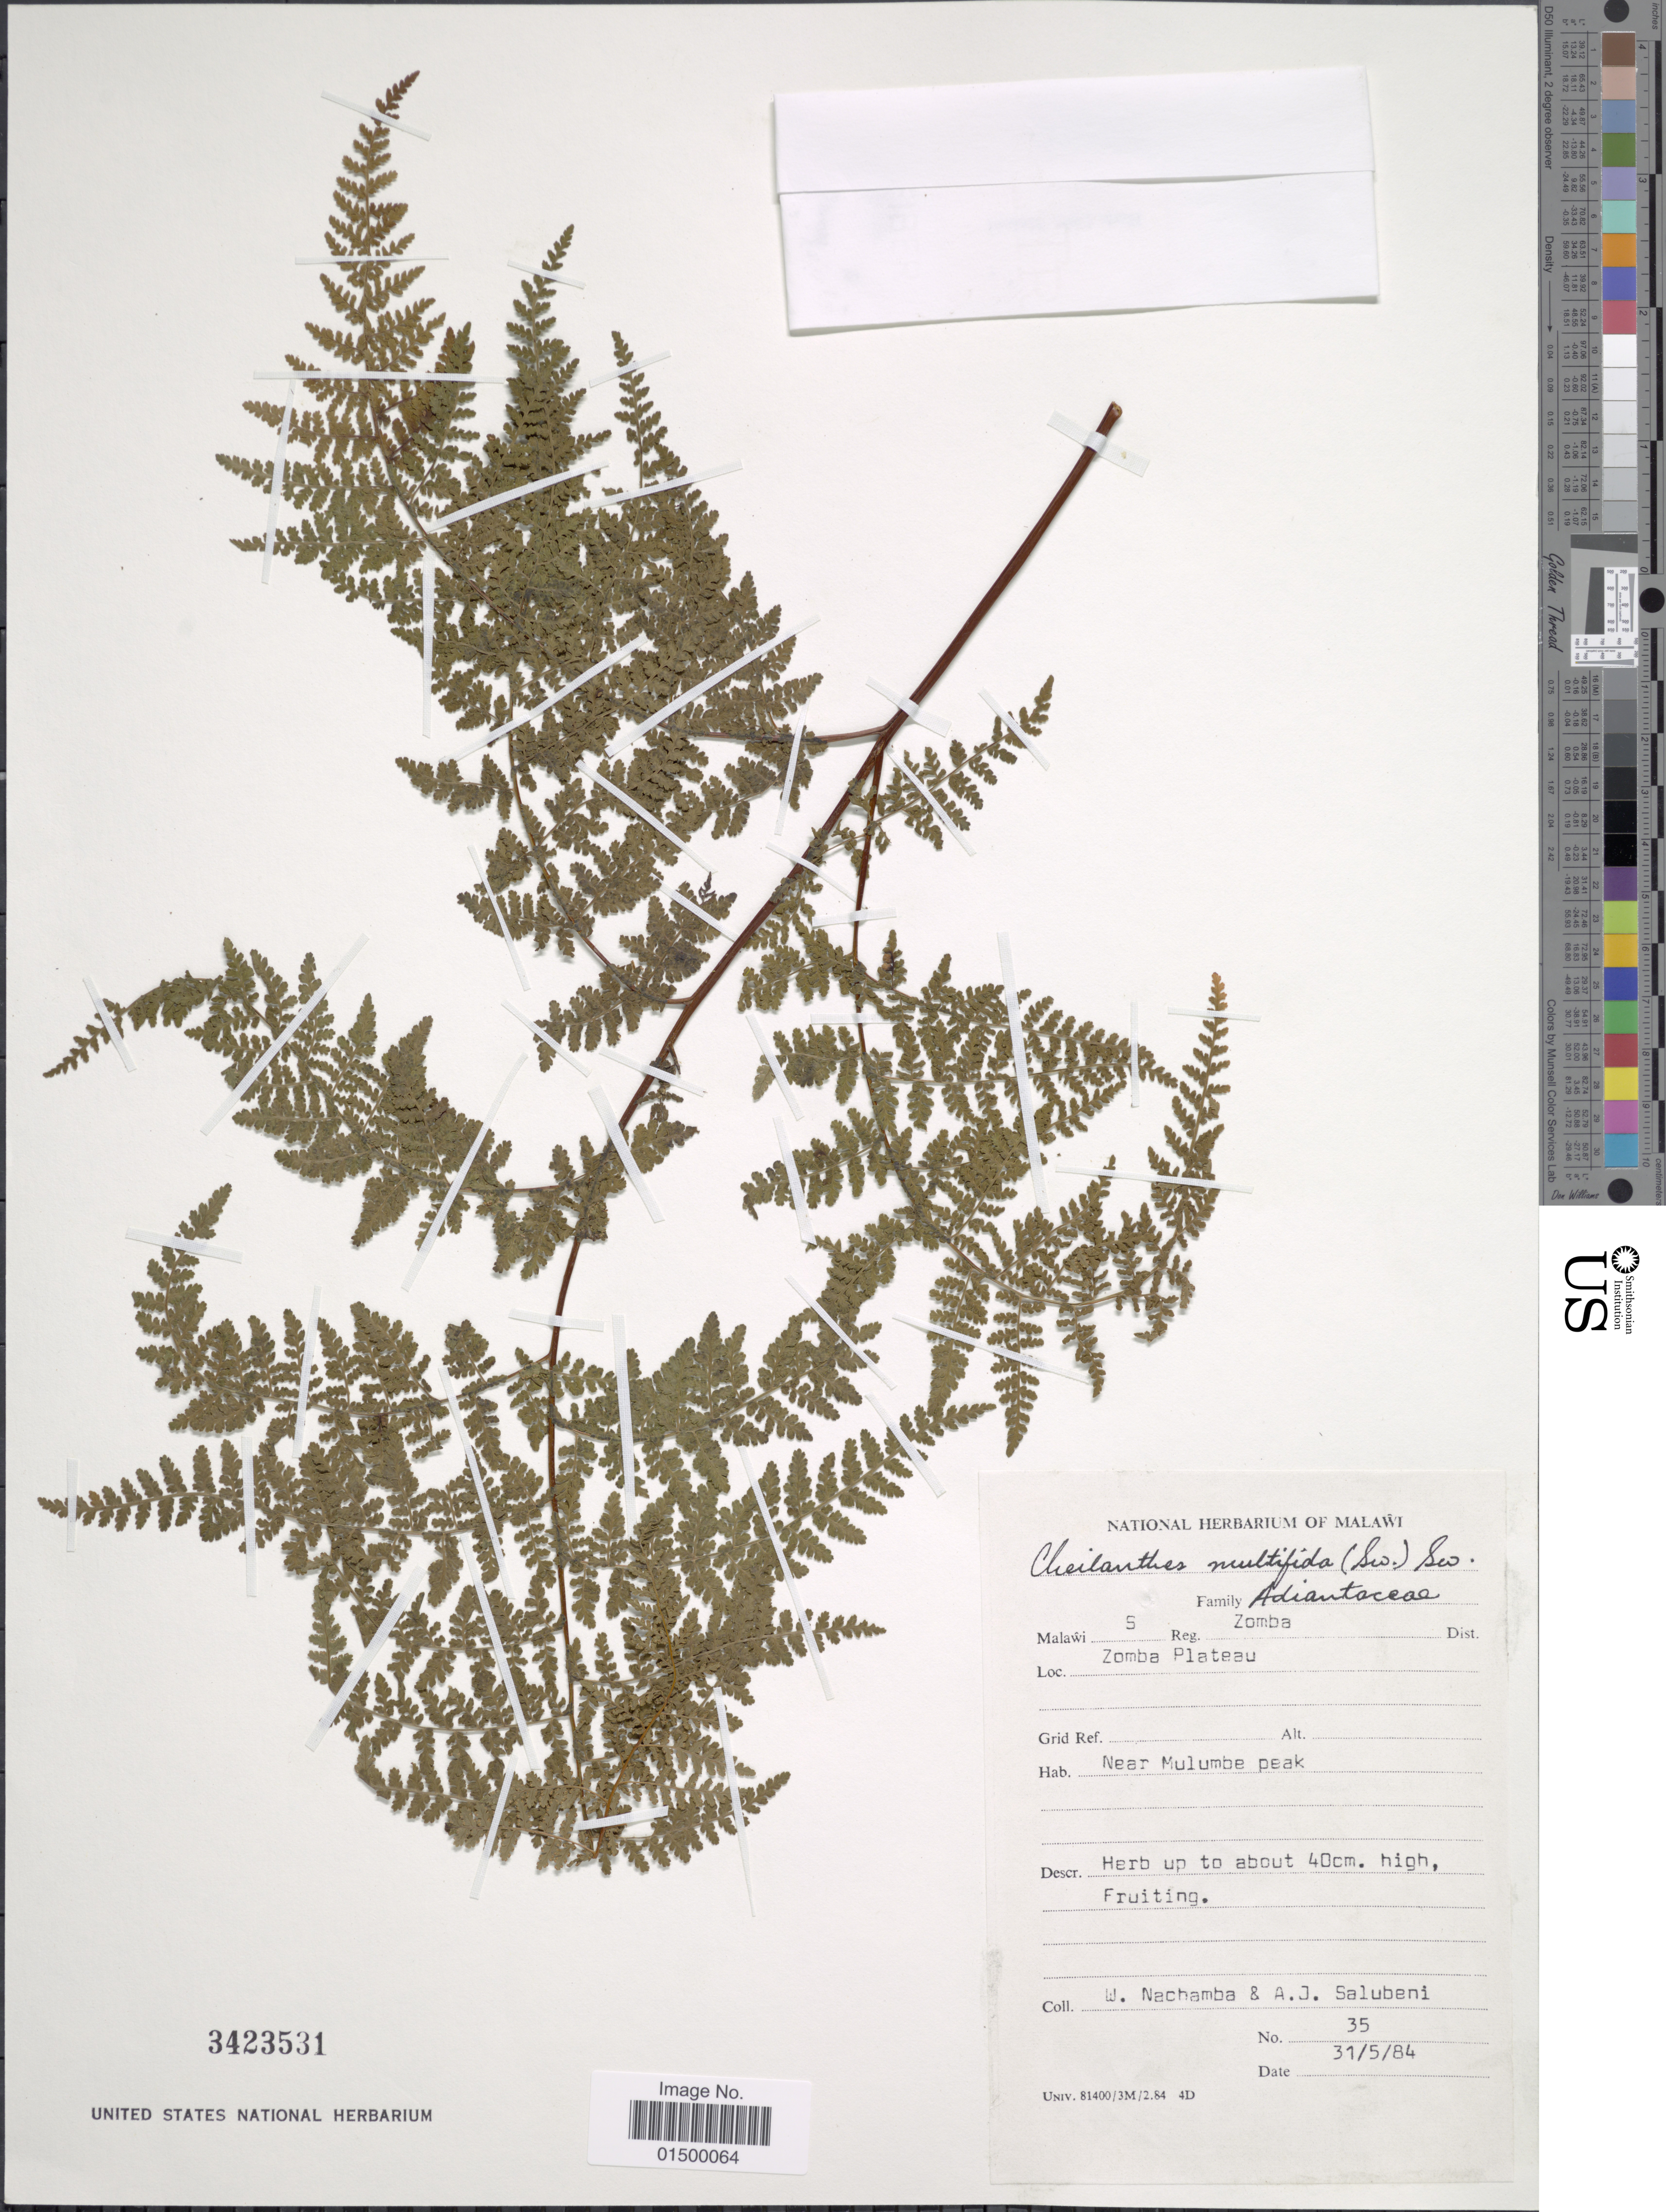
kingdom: Plantae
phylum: Tracheophyta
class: Polypodiopsida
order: Polypodiales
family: Pteridaceae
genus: Cheilanthes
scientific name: Cheilanthes multifida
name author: Sw.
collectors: W. Nachamba & A. J. Salubeni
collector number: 35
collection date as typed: Transcribed d/m/y: 31/5/84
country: Malawi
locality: Malawi S. Reg. Zomba. Dist. Loc. Zomba Plateau. Near Mulumbe peak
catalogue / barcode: US 3423531